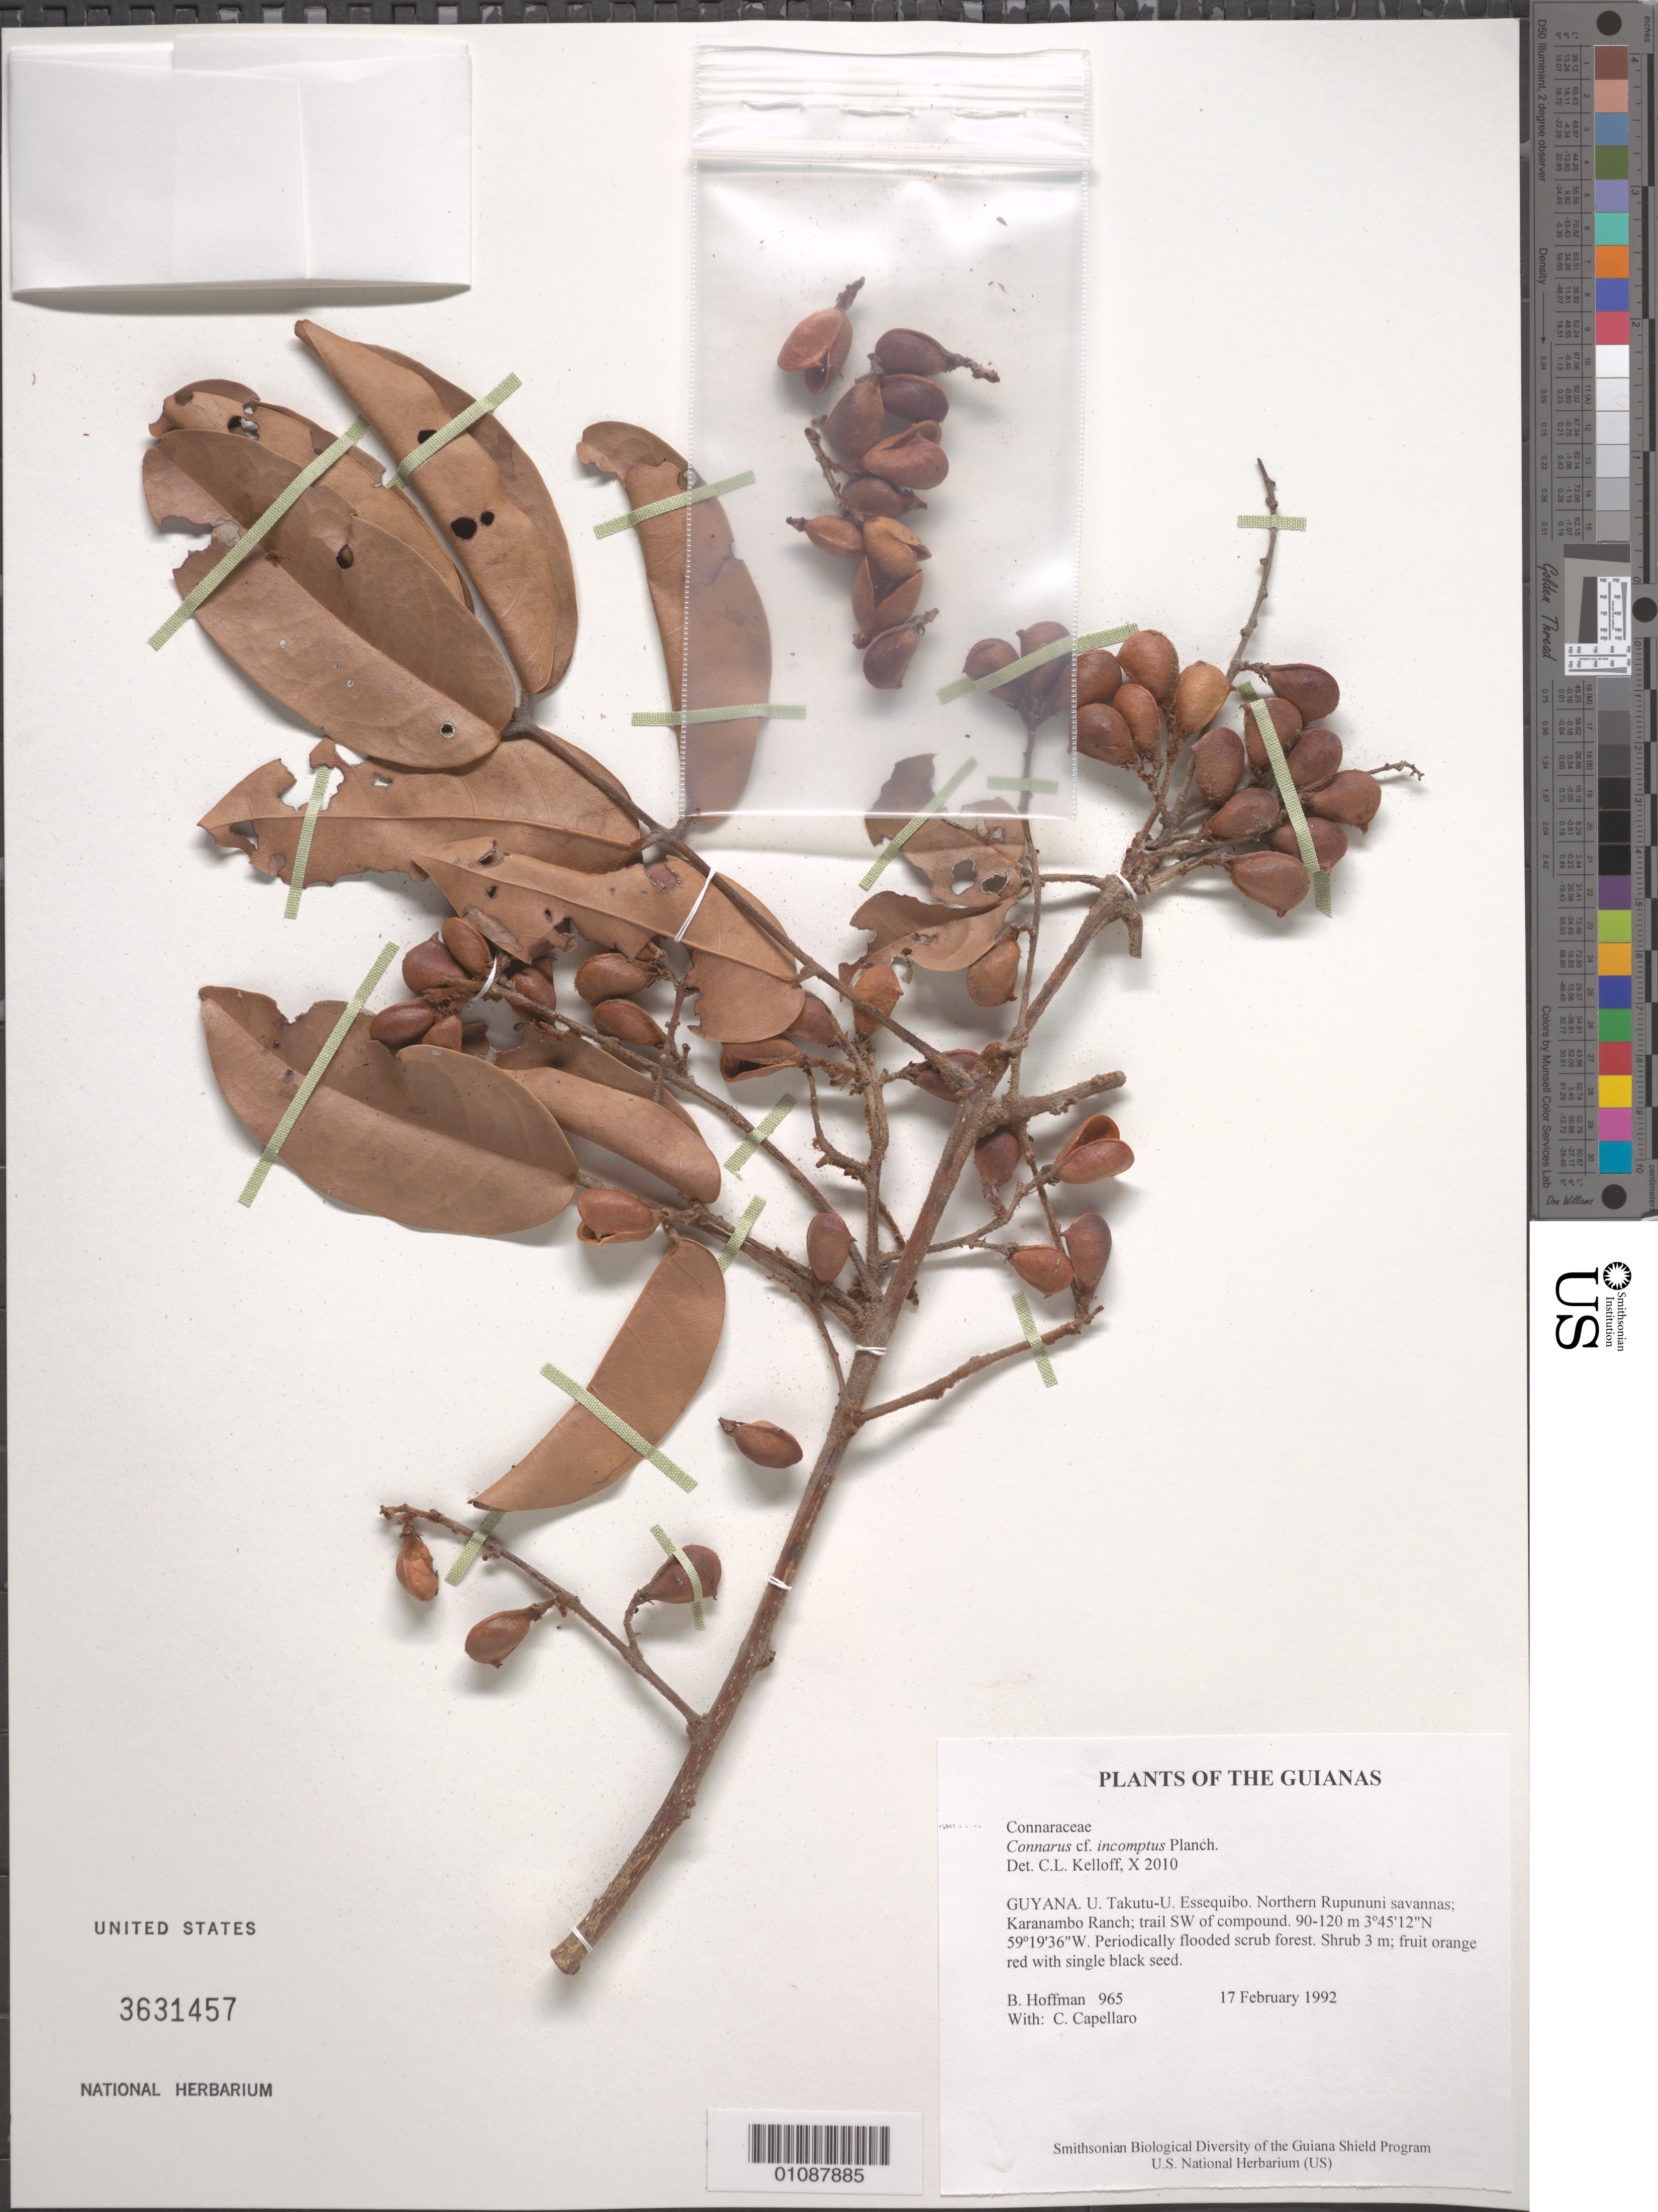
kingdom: Plantae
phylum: Tracheophyta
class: Magnoliopsida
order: Oxalidales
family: Connaraceae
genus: Connarus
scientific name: Connarus incomptus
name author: Planch.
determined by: Kelloff, Carol L., (US), Smithsonian Institution - National Museum of Natural History (UNITED STATES)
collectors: B. Hoffman & C. Capellaro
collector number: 965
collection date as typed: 17 February 1992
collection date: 1992-02-17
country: Guyana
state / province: U. Takutu-U. Essequibo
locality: Northern Rupununi savannas; Karanambo Ranch; trail SW of compound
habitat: Periodically flooded scrub forest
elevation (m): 90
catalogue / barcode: US 3631457